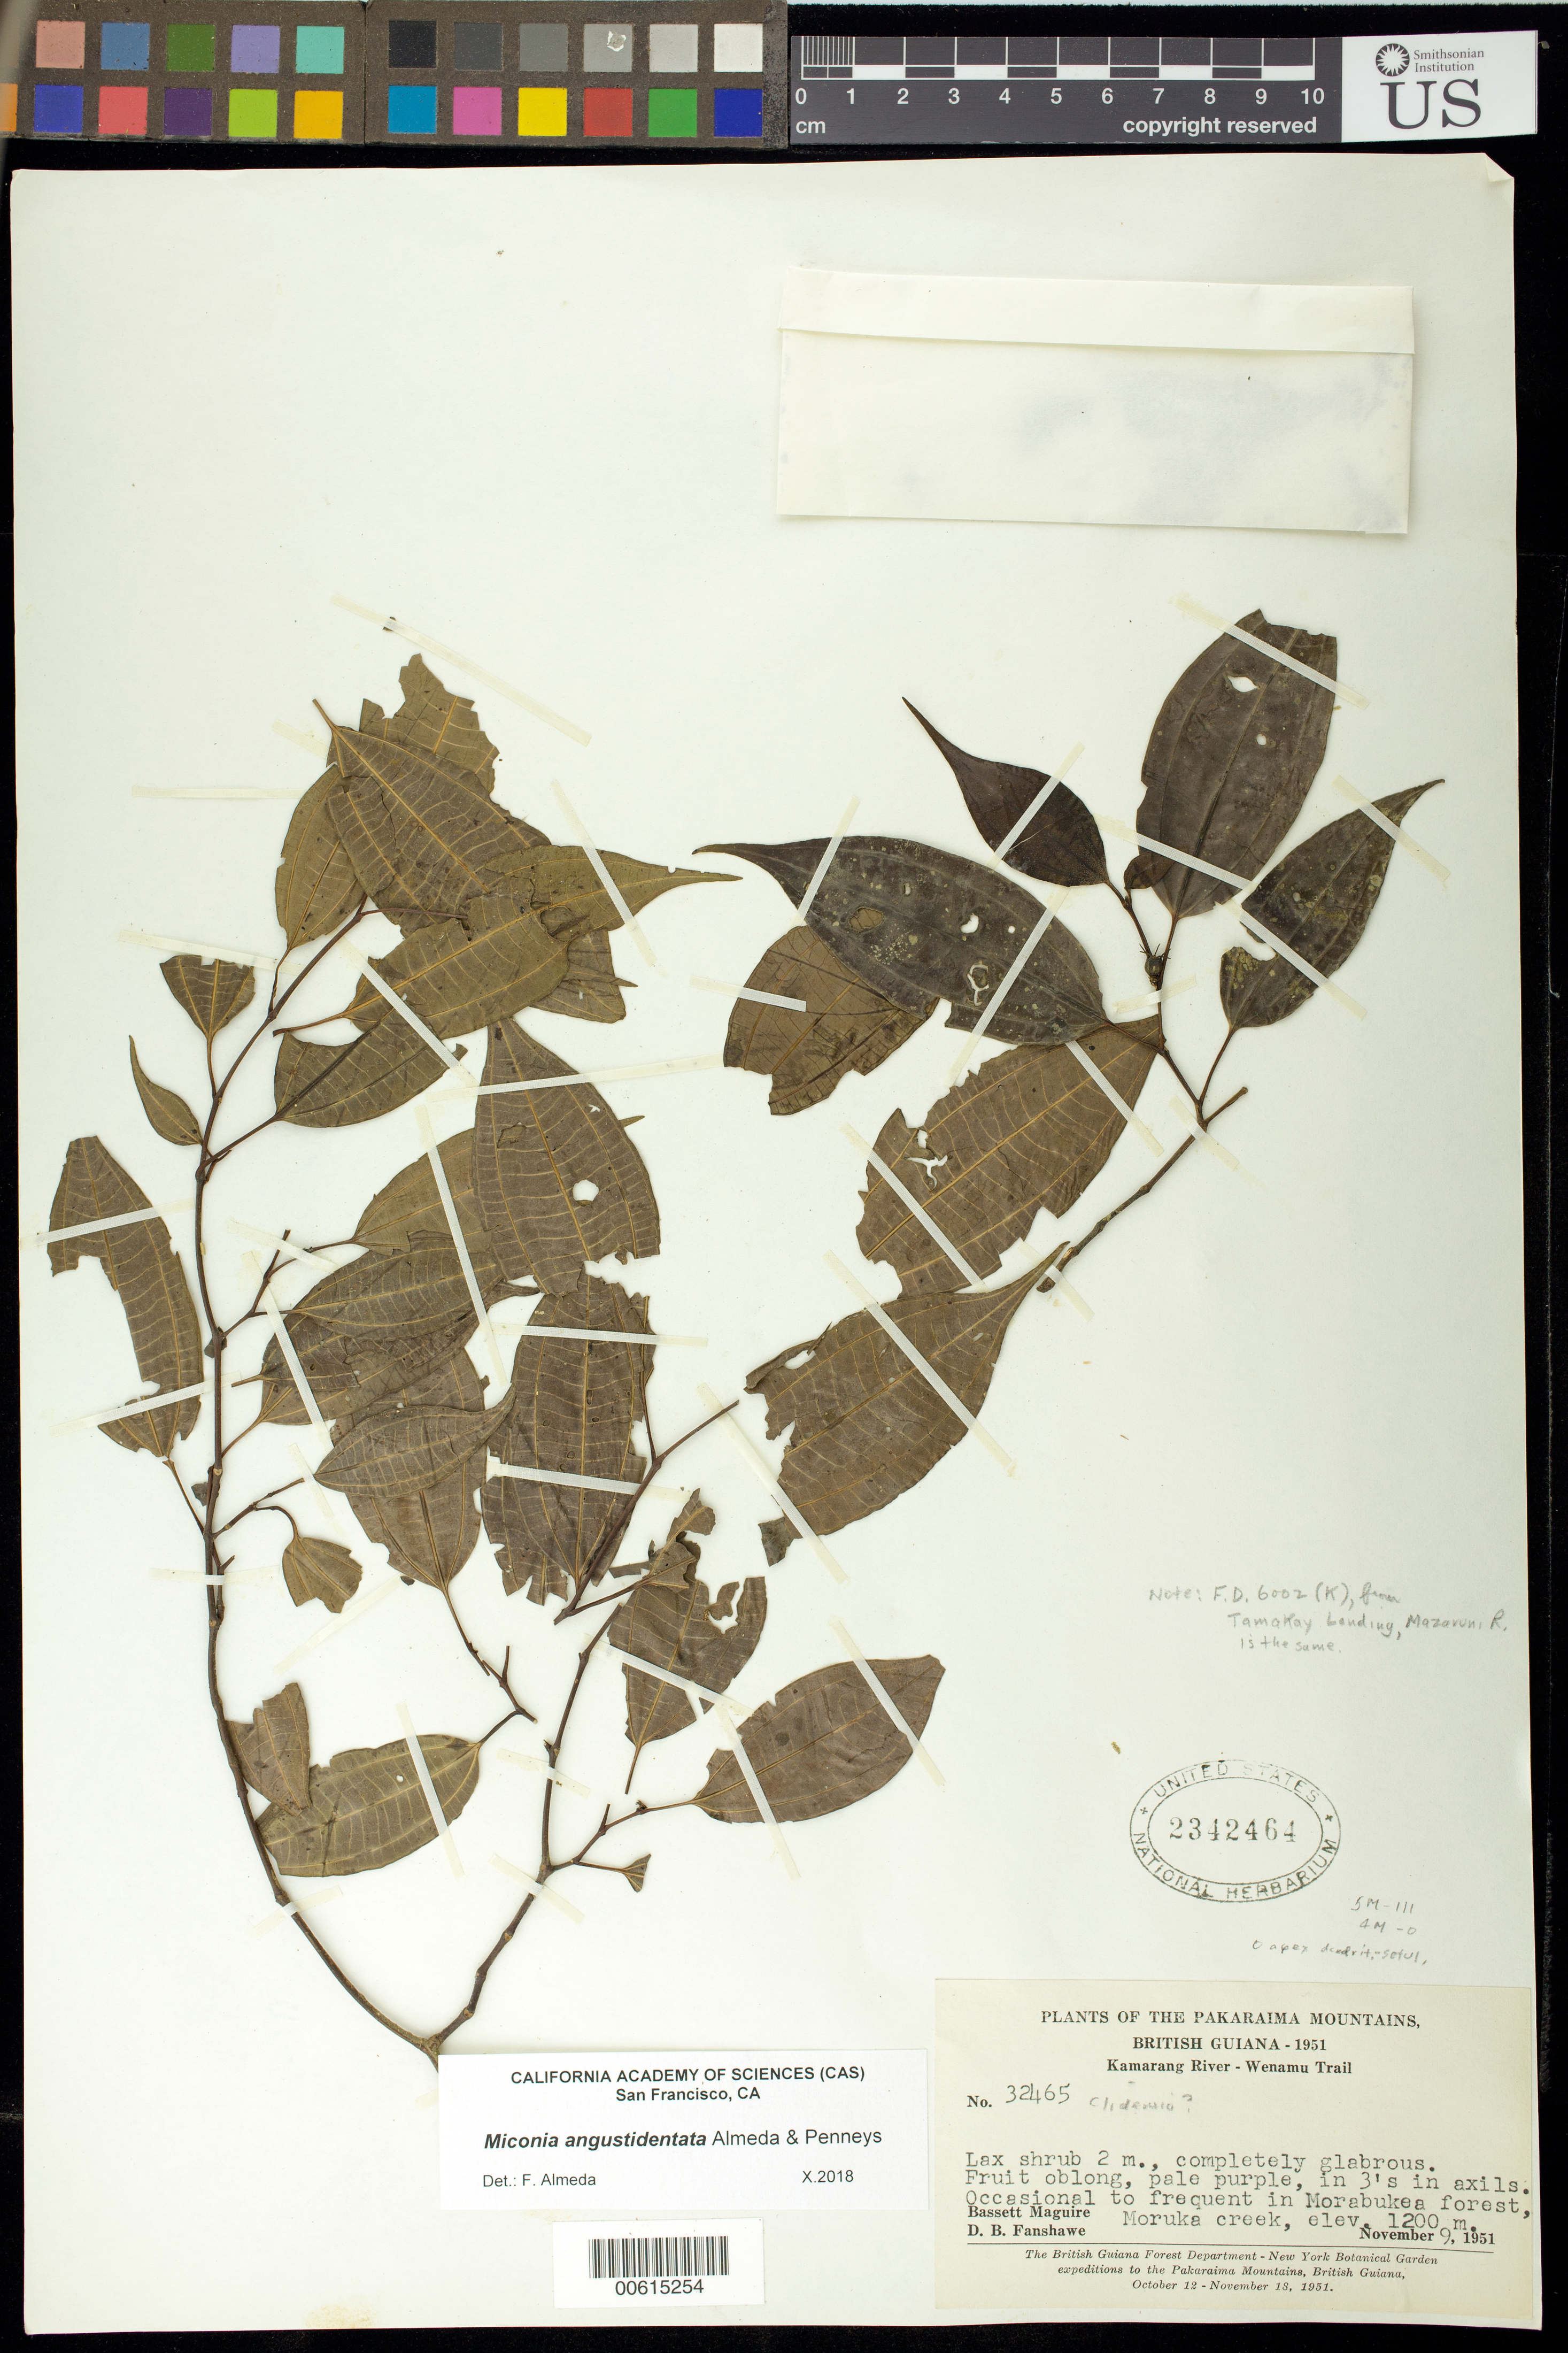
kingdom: Plantae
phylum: Tracheophyta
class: Magnoliopsida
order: Myrtales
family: Melastomataceae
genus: Miconia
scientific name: Miconia angustidentata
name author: Almeda & Penneys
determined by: Almeda, F.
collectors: B. Maguire & D. B. Fanshawe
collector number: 32465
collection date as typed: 9-Nov-51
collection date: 1951-11-09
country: Guyana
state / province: Cuyuni-Mazaruni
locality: Moruka Creek, Kamarang River-Wenamu Trail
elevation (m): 1200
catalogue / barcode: US 2342464